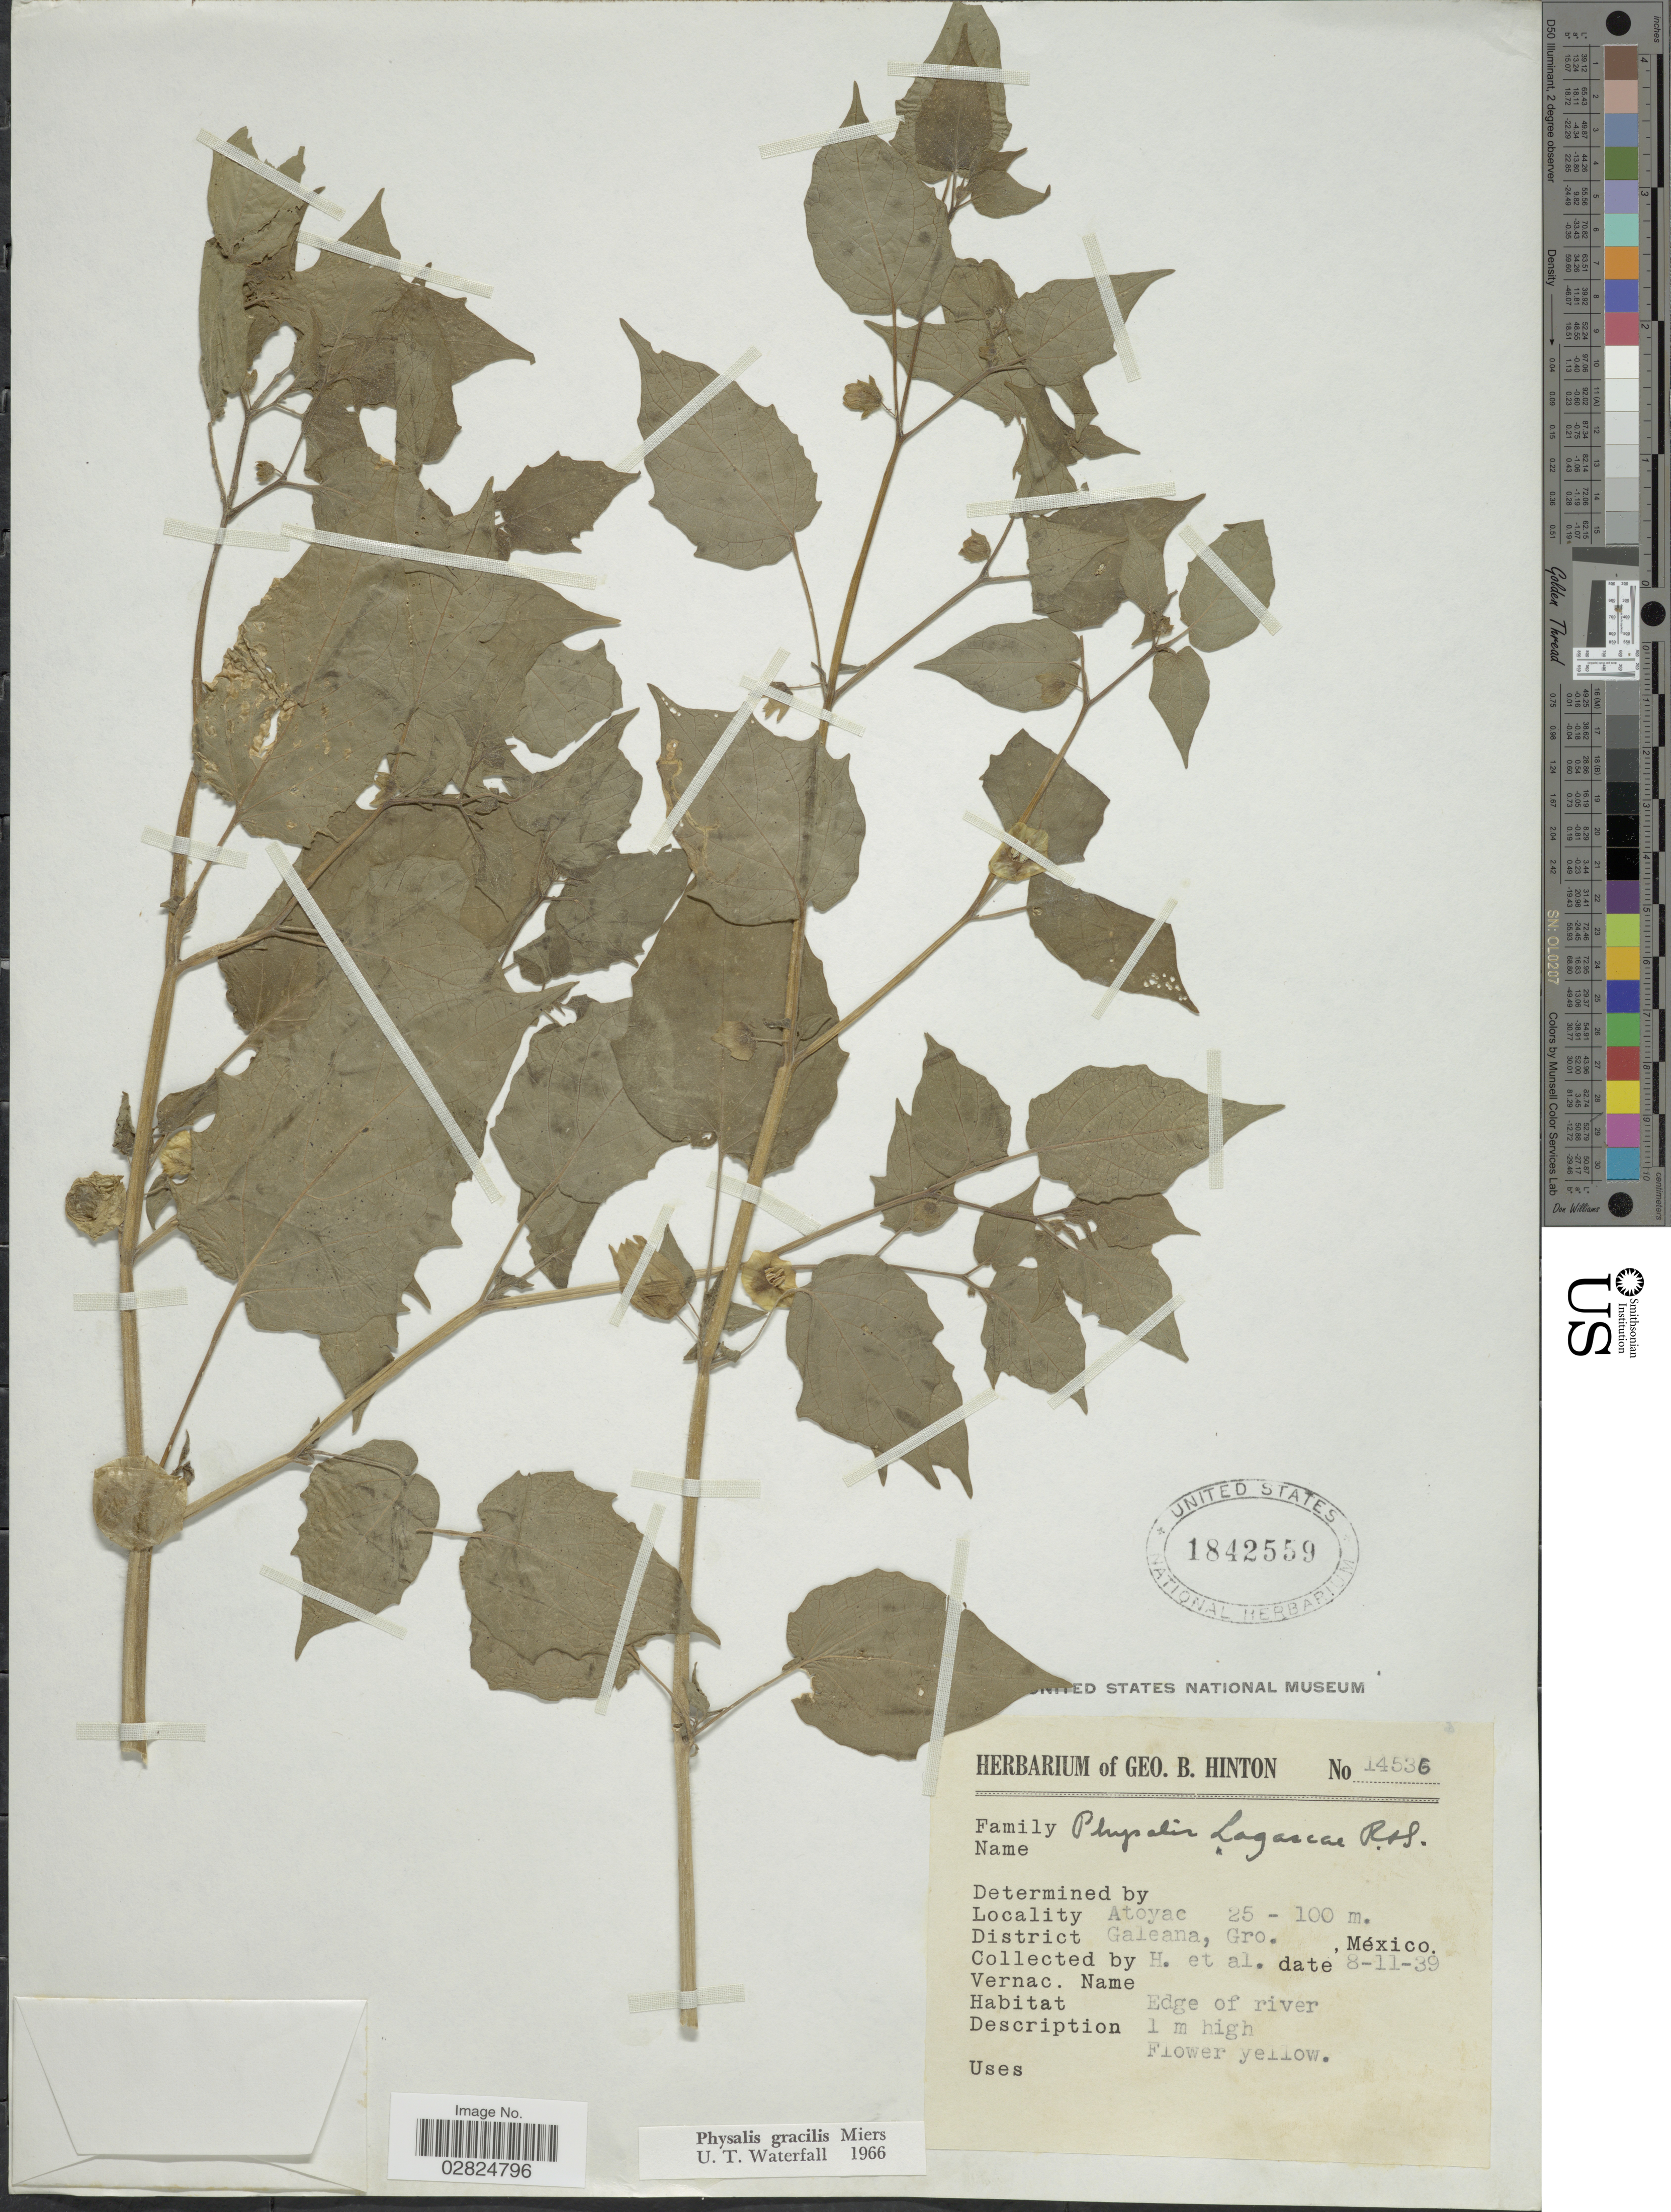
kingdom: Plantae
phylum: Tracheophyta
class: Magnoliopsida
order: Solanales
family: Solanaceae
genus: Physalis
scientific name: Physalis gracilis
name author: Miers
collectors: G. B. Hinton & et al.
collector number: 14536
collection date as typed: Transcribed d/m/y: 8/11/39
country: Mexico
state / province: Guerrero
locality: Atoyac. District Galeana. Edge of river.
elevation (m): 25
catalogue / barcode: US 1842559